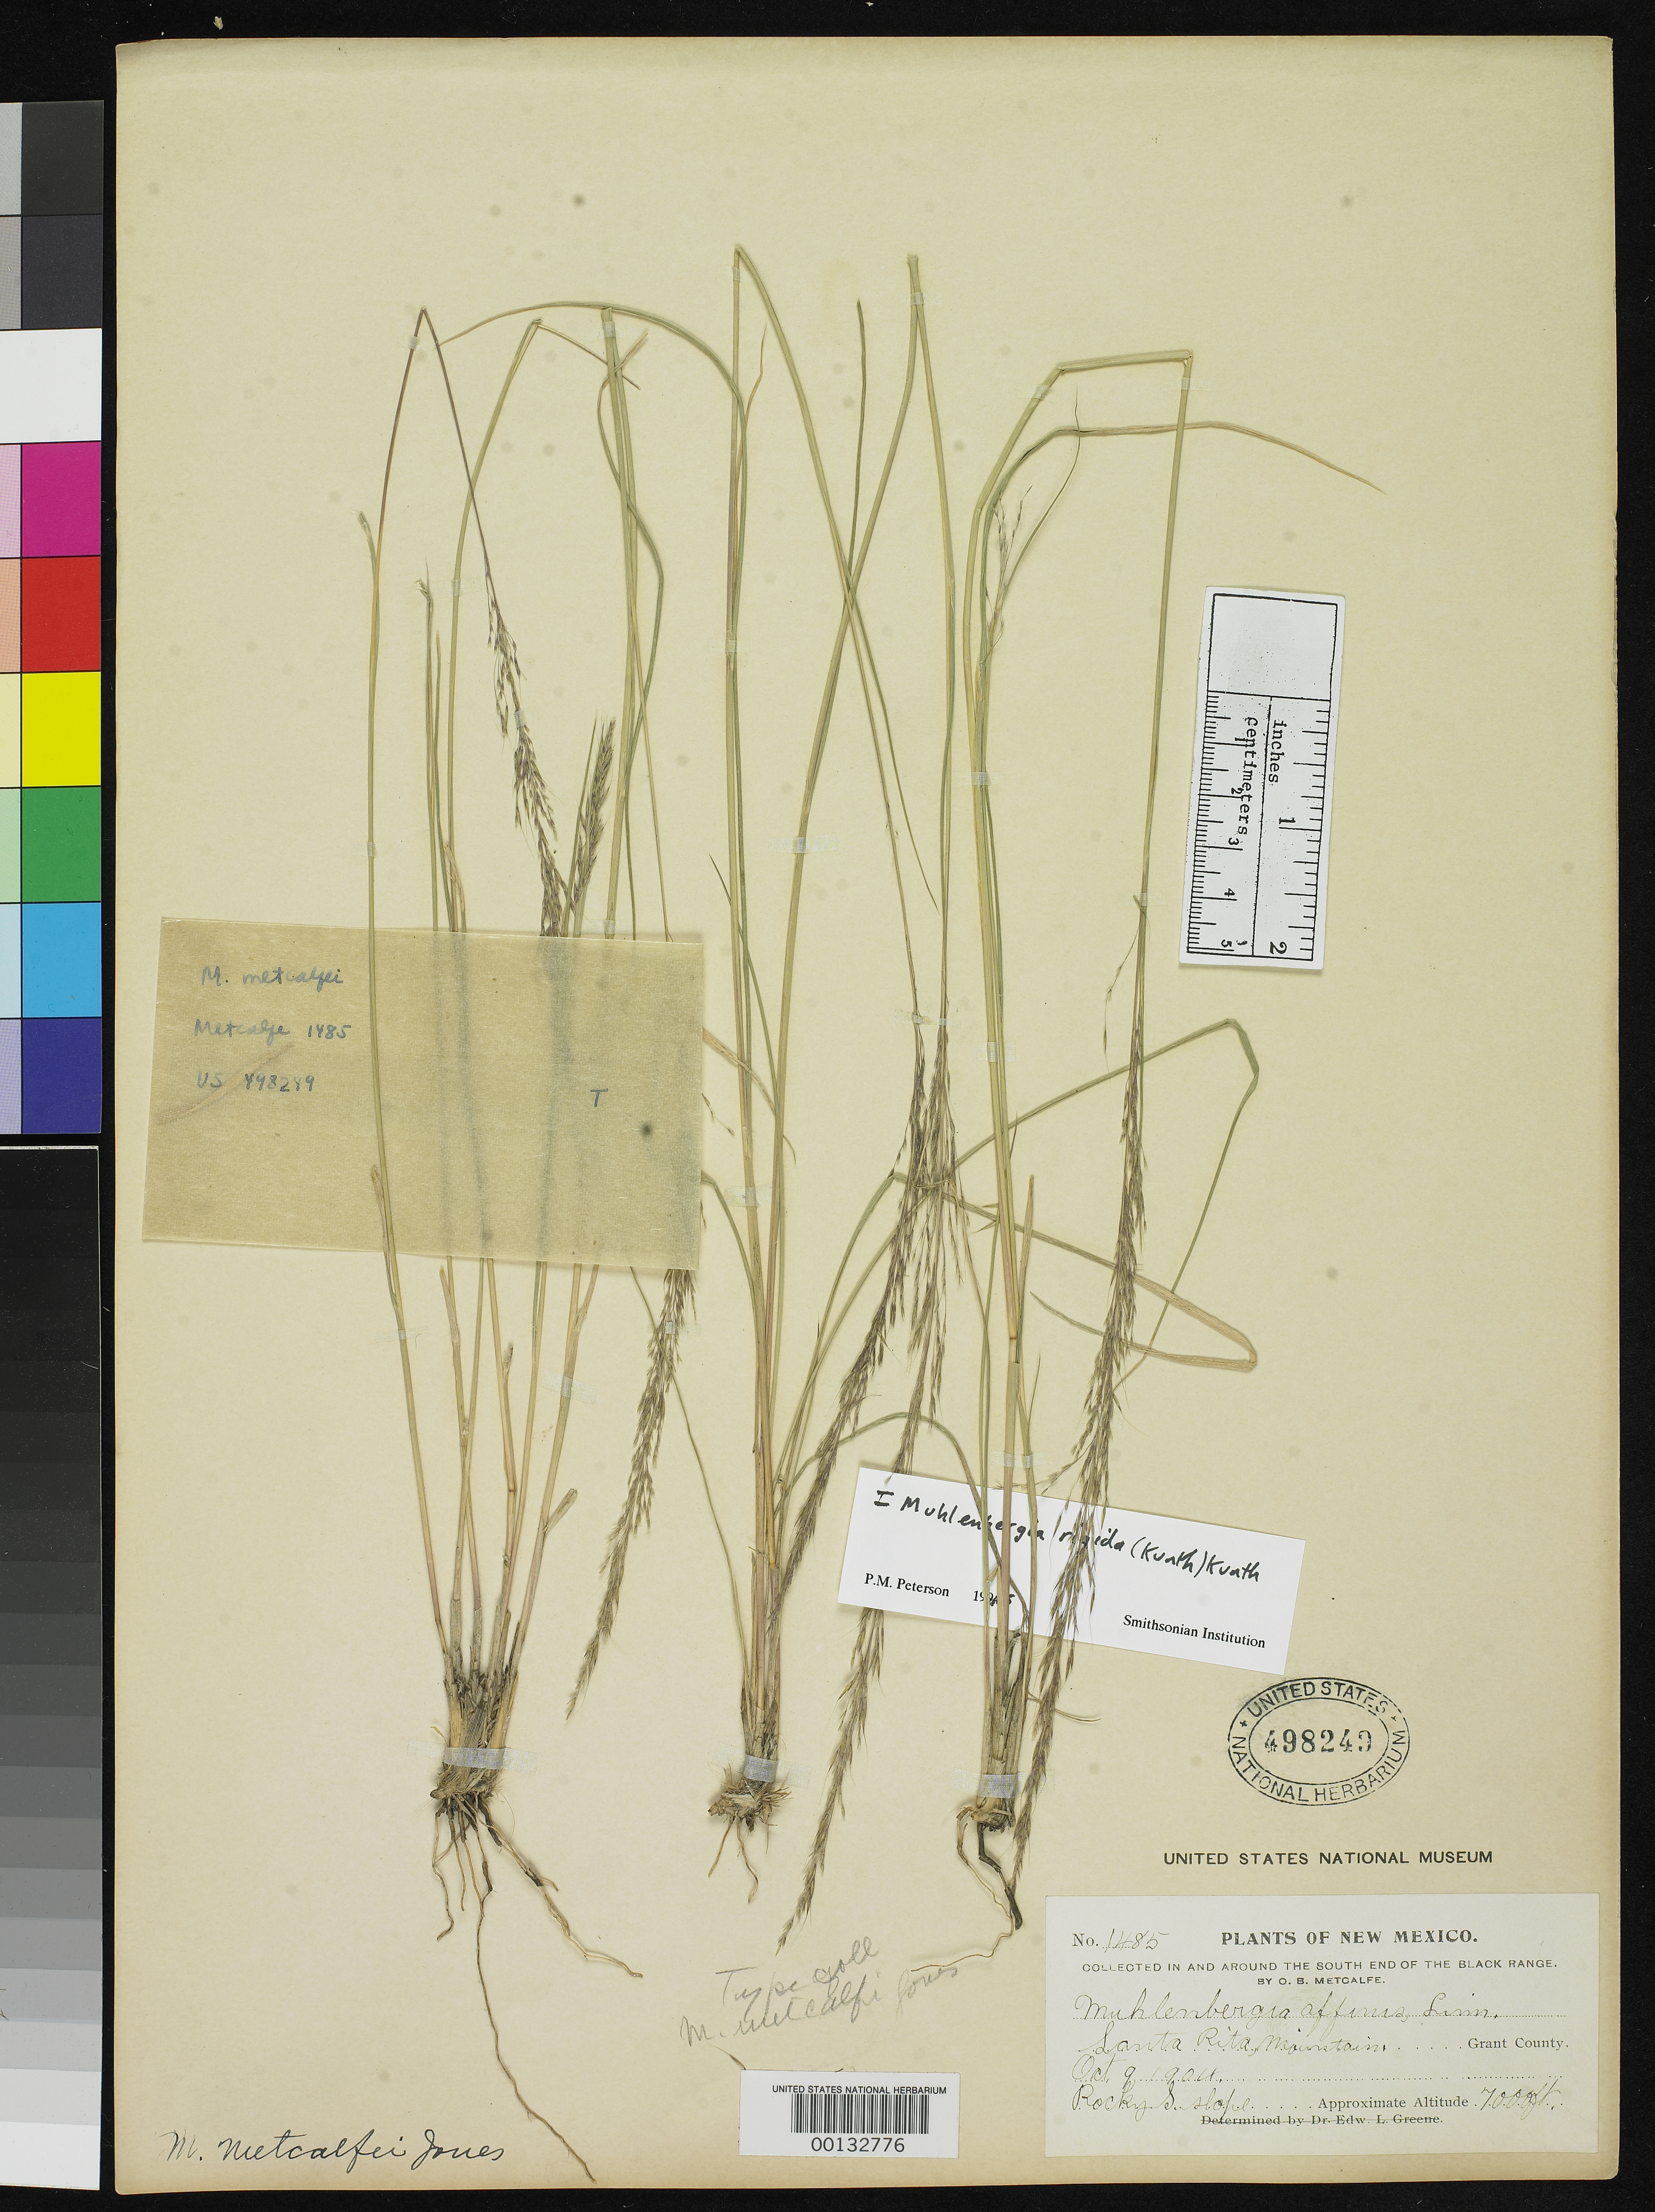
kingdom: Plantae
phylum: Tracheophyta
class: Liliopsida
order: Poales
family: Poaceae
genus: Muhlenbergia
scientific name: Muhlenbergia metcalfi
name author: M.E. Jones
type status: Isotype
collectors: O. B. Metcalfe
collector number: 1485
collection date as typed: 09 Oct 1904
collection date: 1904-10-09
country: United States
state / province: New Mexico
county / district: Grant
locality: Santa Rita Mountain.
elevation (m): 2134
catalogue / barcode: US 498249